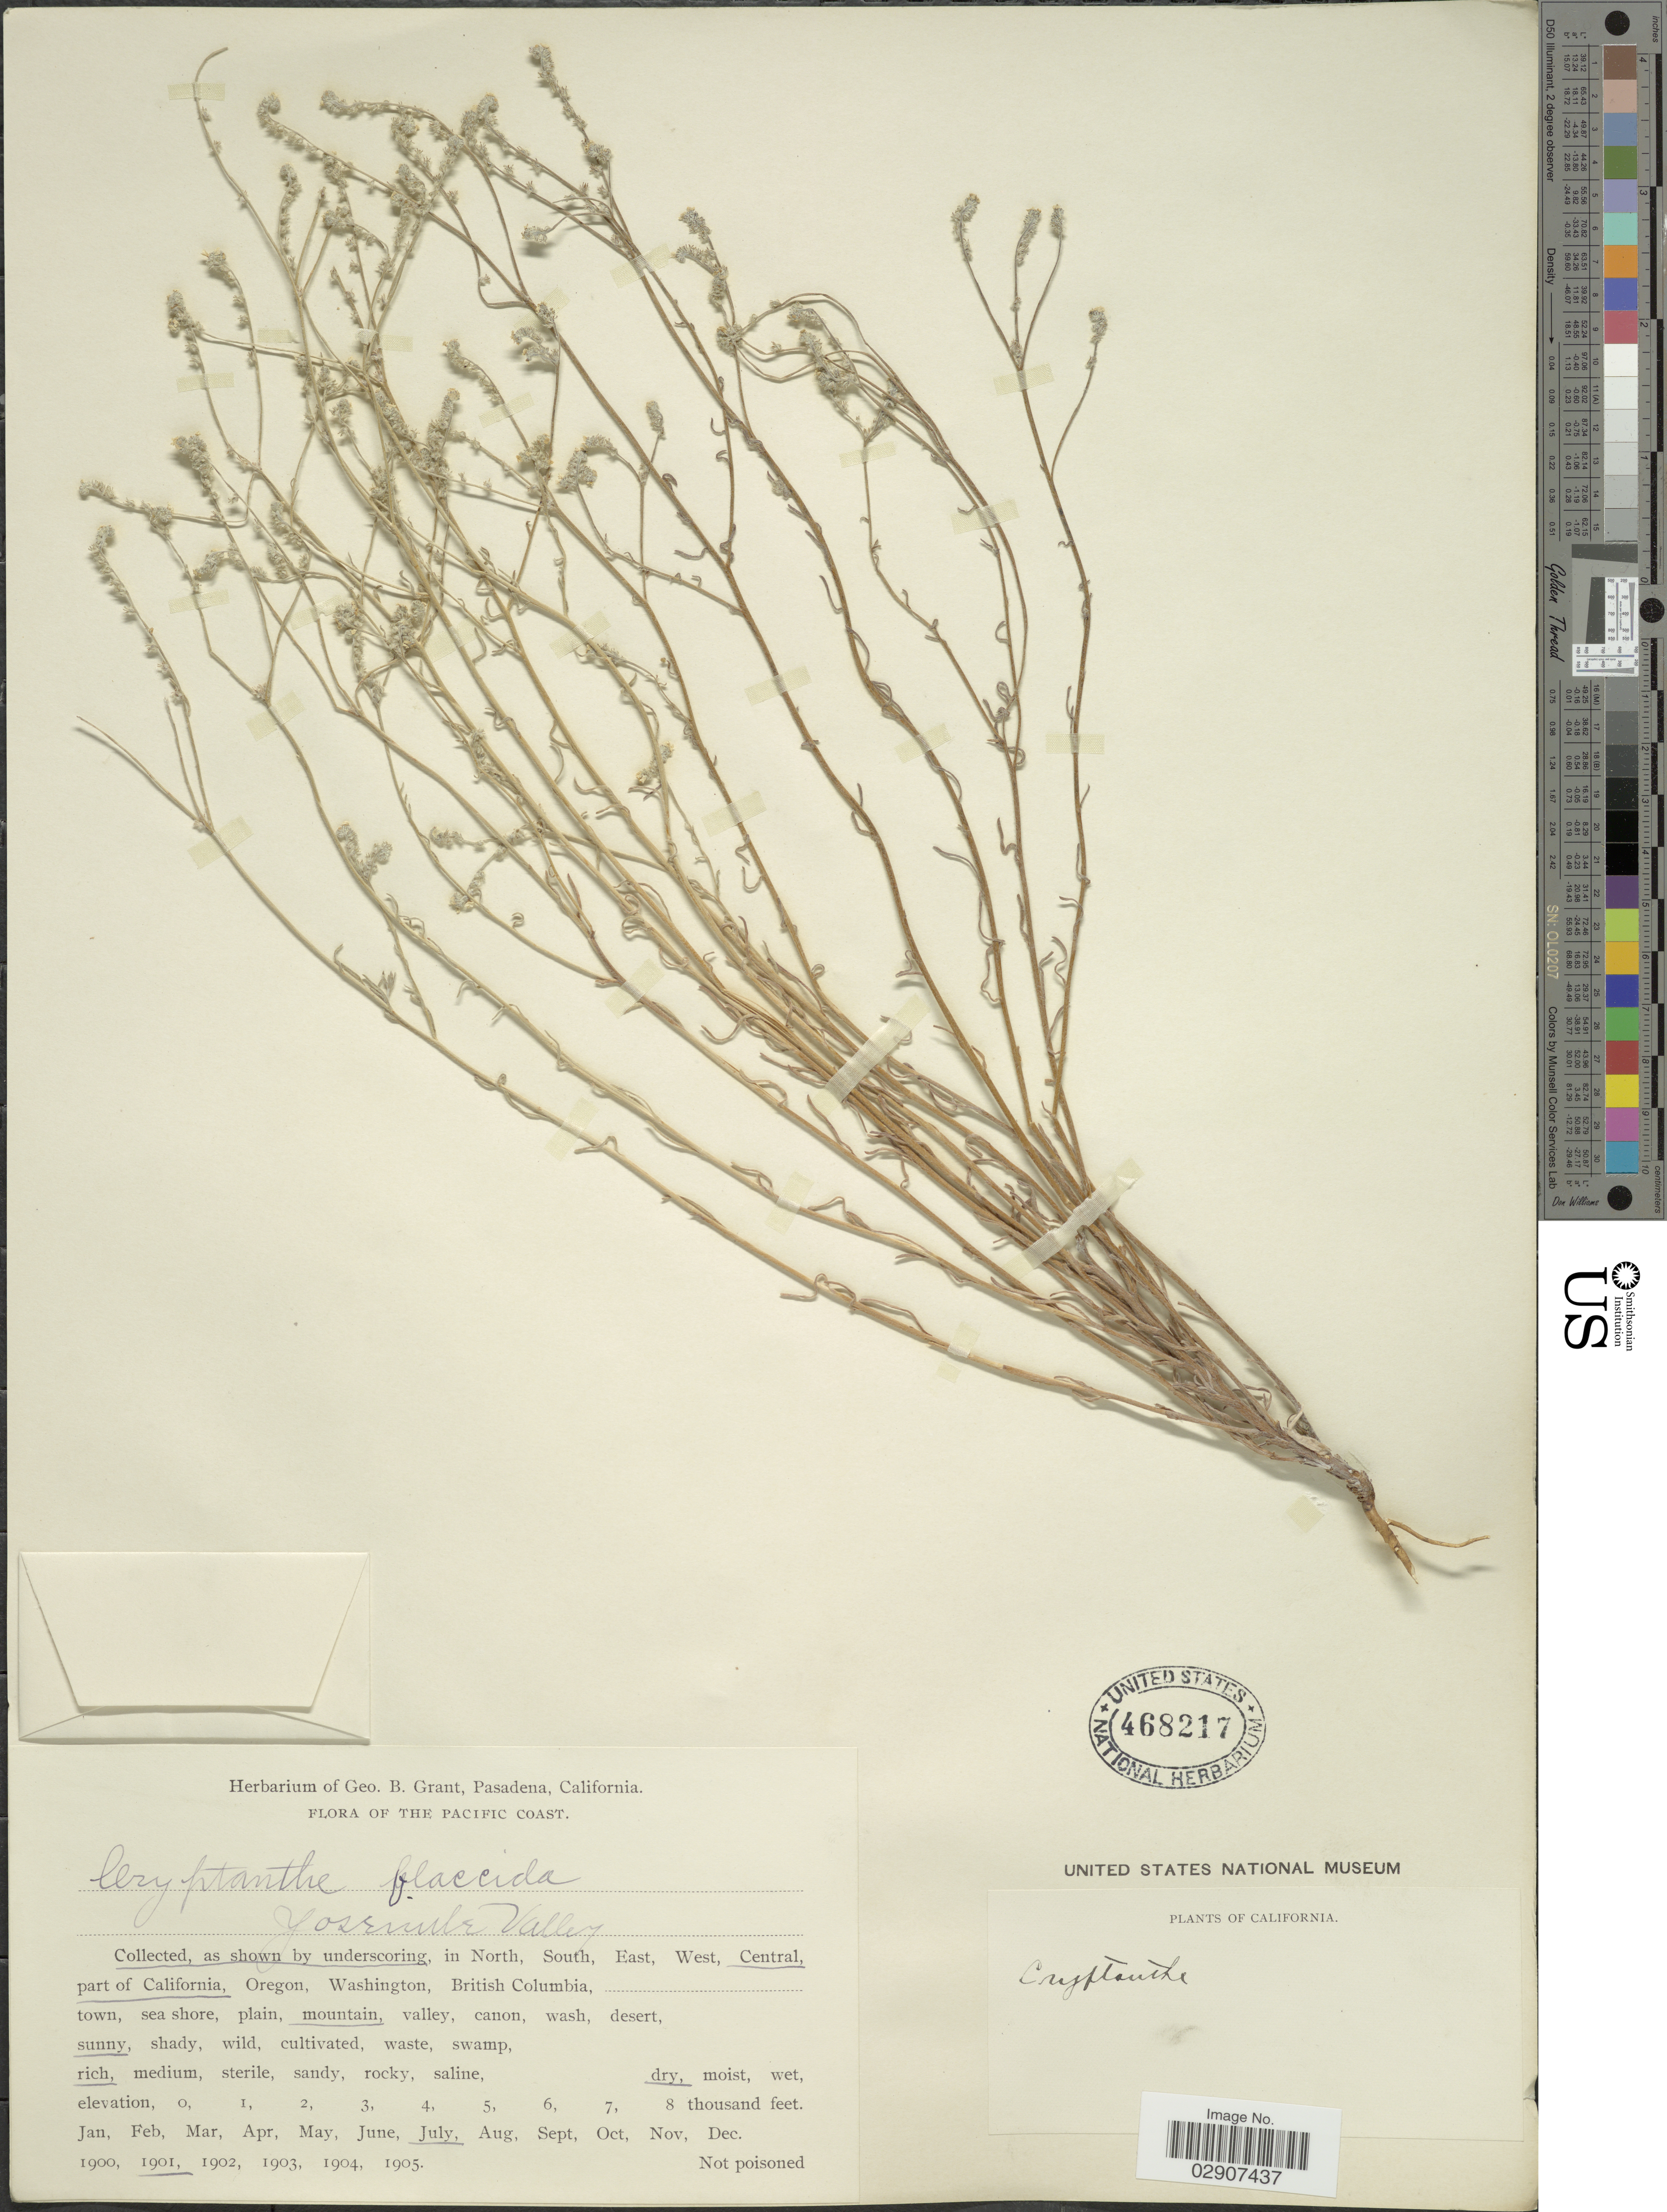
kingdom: Plantae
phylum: Tracheophyta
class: Magnoliopsida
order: Boraginales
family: Boraginaceae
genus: Cryptantha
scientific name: Cryptantha flaccida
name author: (Douglas ex Lehm.) Greene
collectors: ex herb. Geo. B. Grant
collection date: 1901-07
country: United States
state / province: California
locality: The Pacific Coast, Central part of California.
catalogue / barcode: US 468217